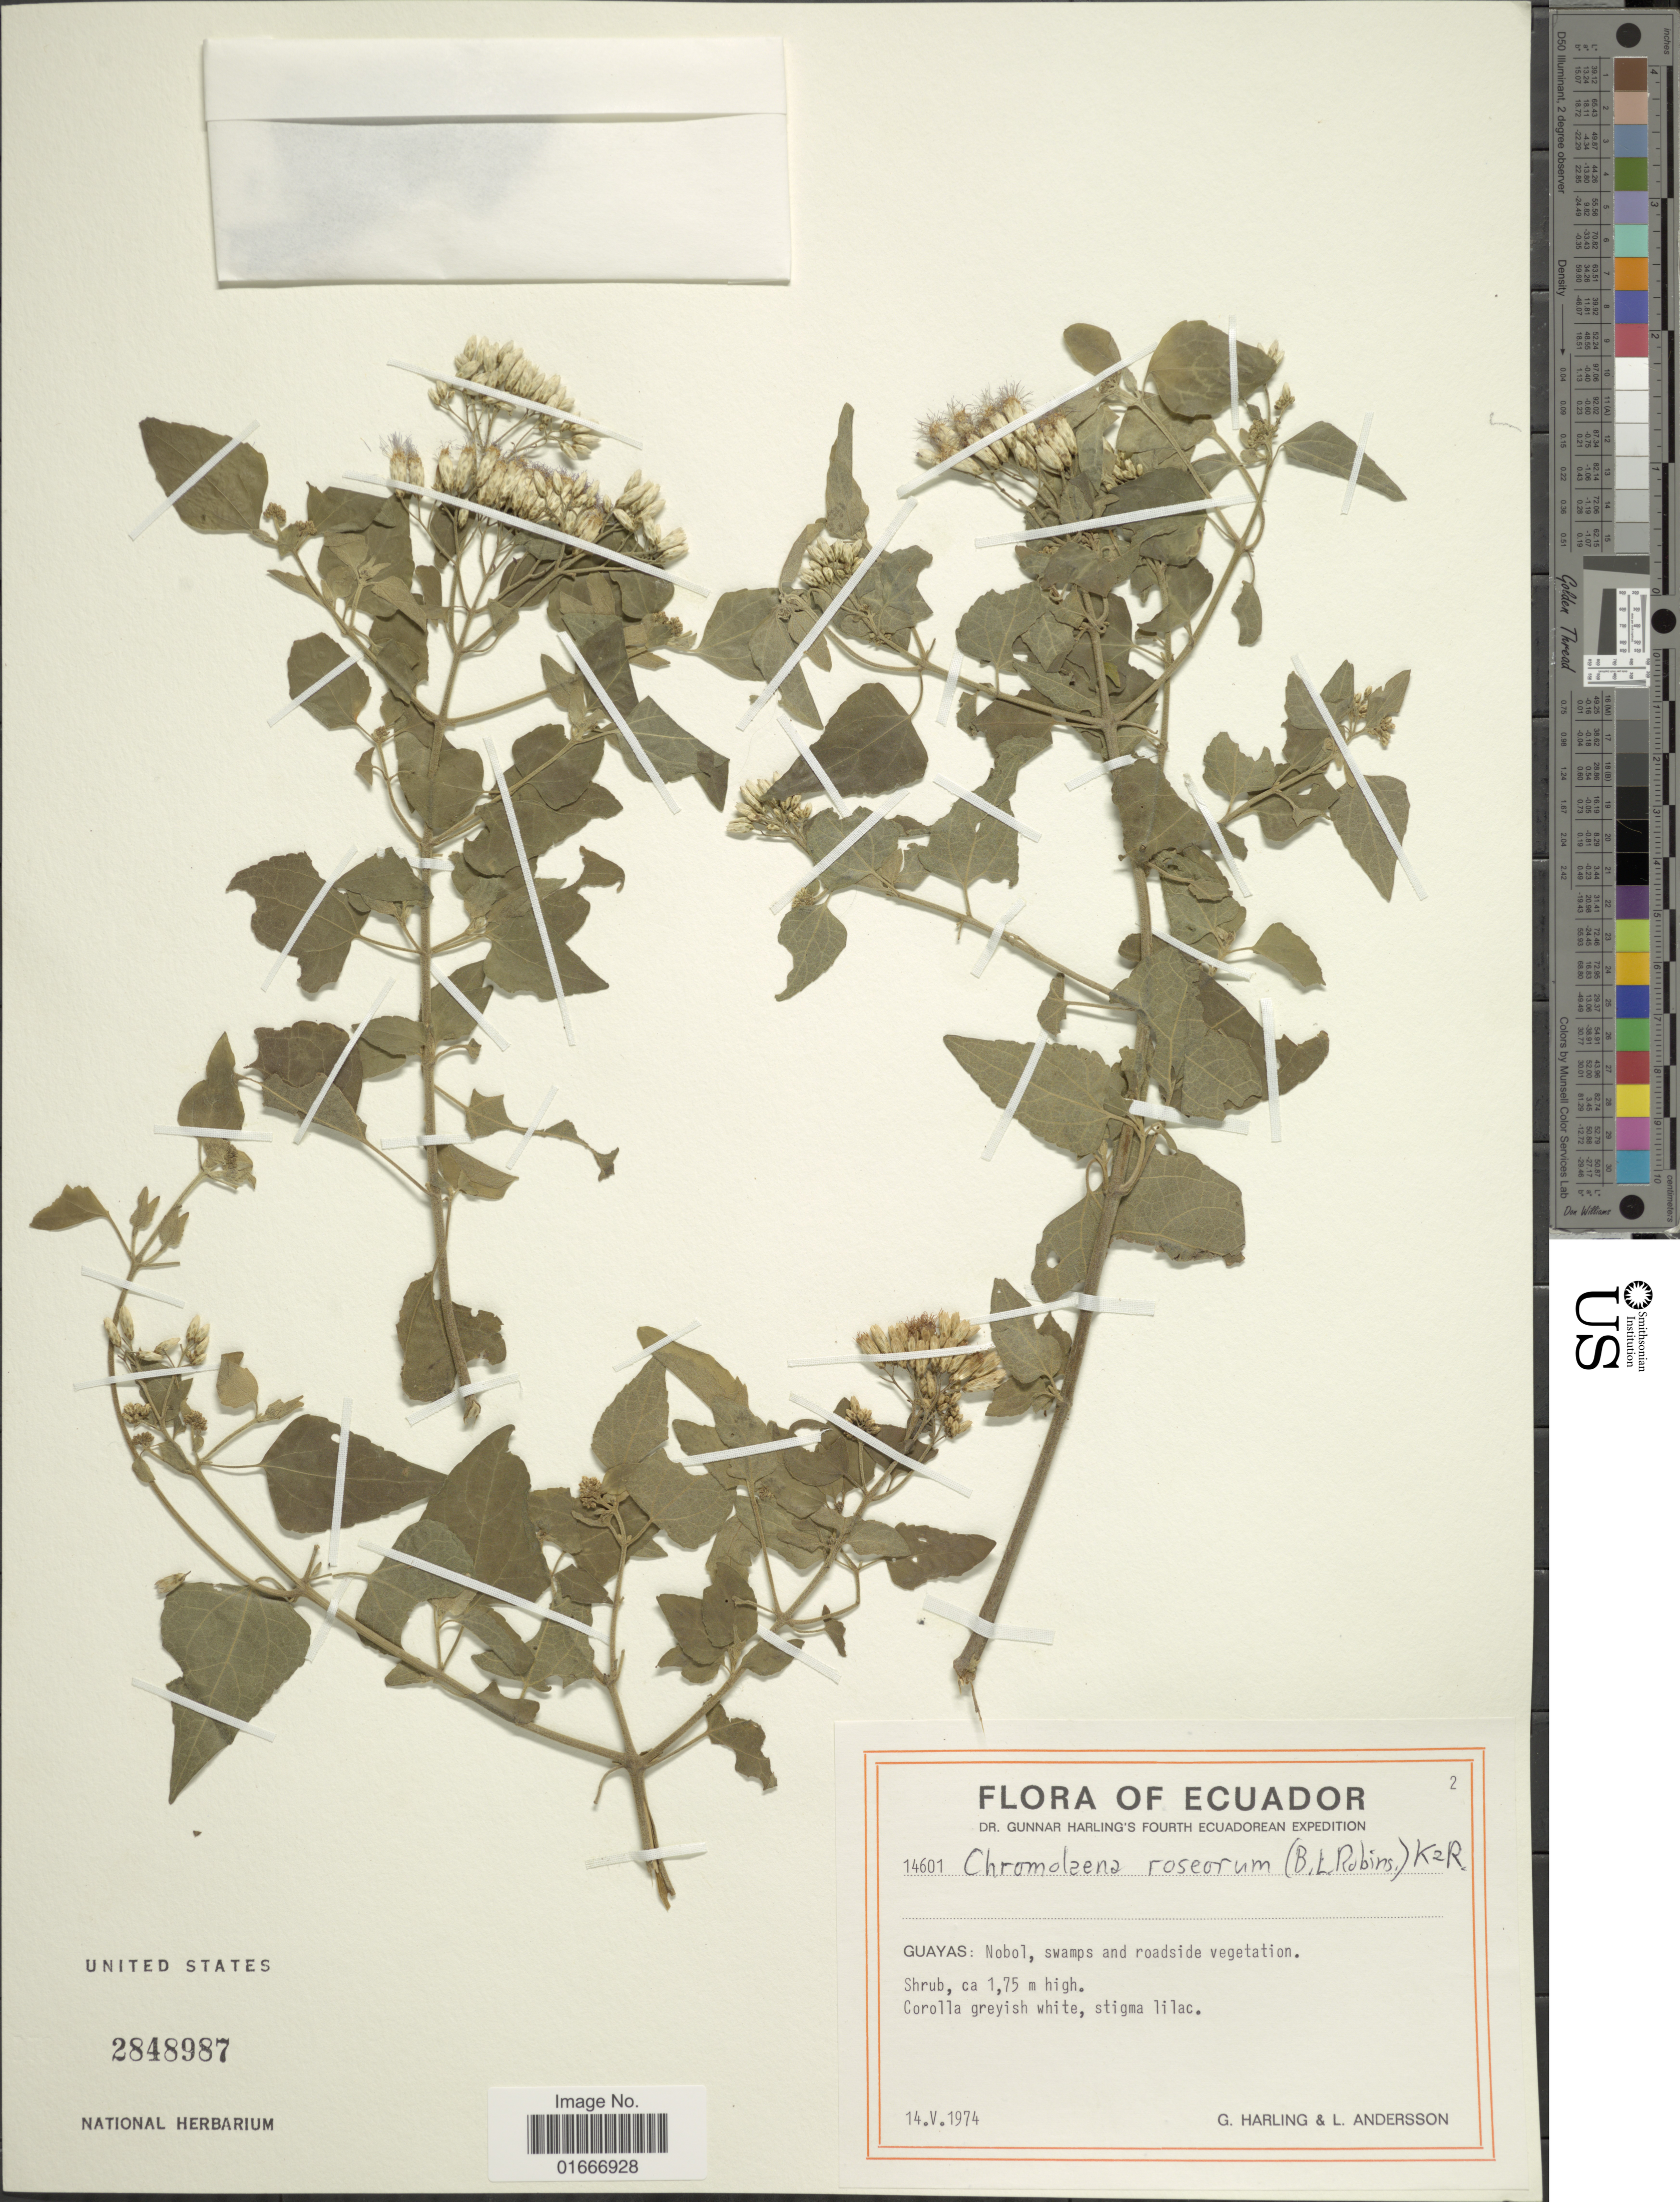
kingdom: Plantae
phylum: Tracheophyta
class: Magnoliopsida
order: Asterales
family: Asteraceae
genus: Chromolaena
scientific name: Chromolaena roseorum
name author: (B.L. Rob.) R.M. King & H. Rob.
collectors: G. Harling & L. Andersson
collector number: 14601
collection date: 1974-05-14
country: Ecuador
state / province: Guayas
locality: Nobol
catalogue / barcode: US 2848987